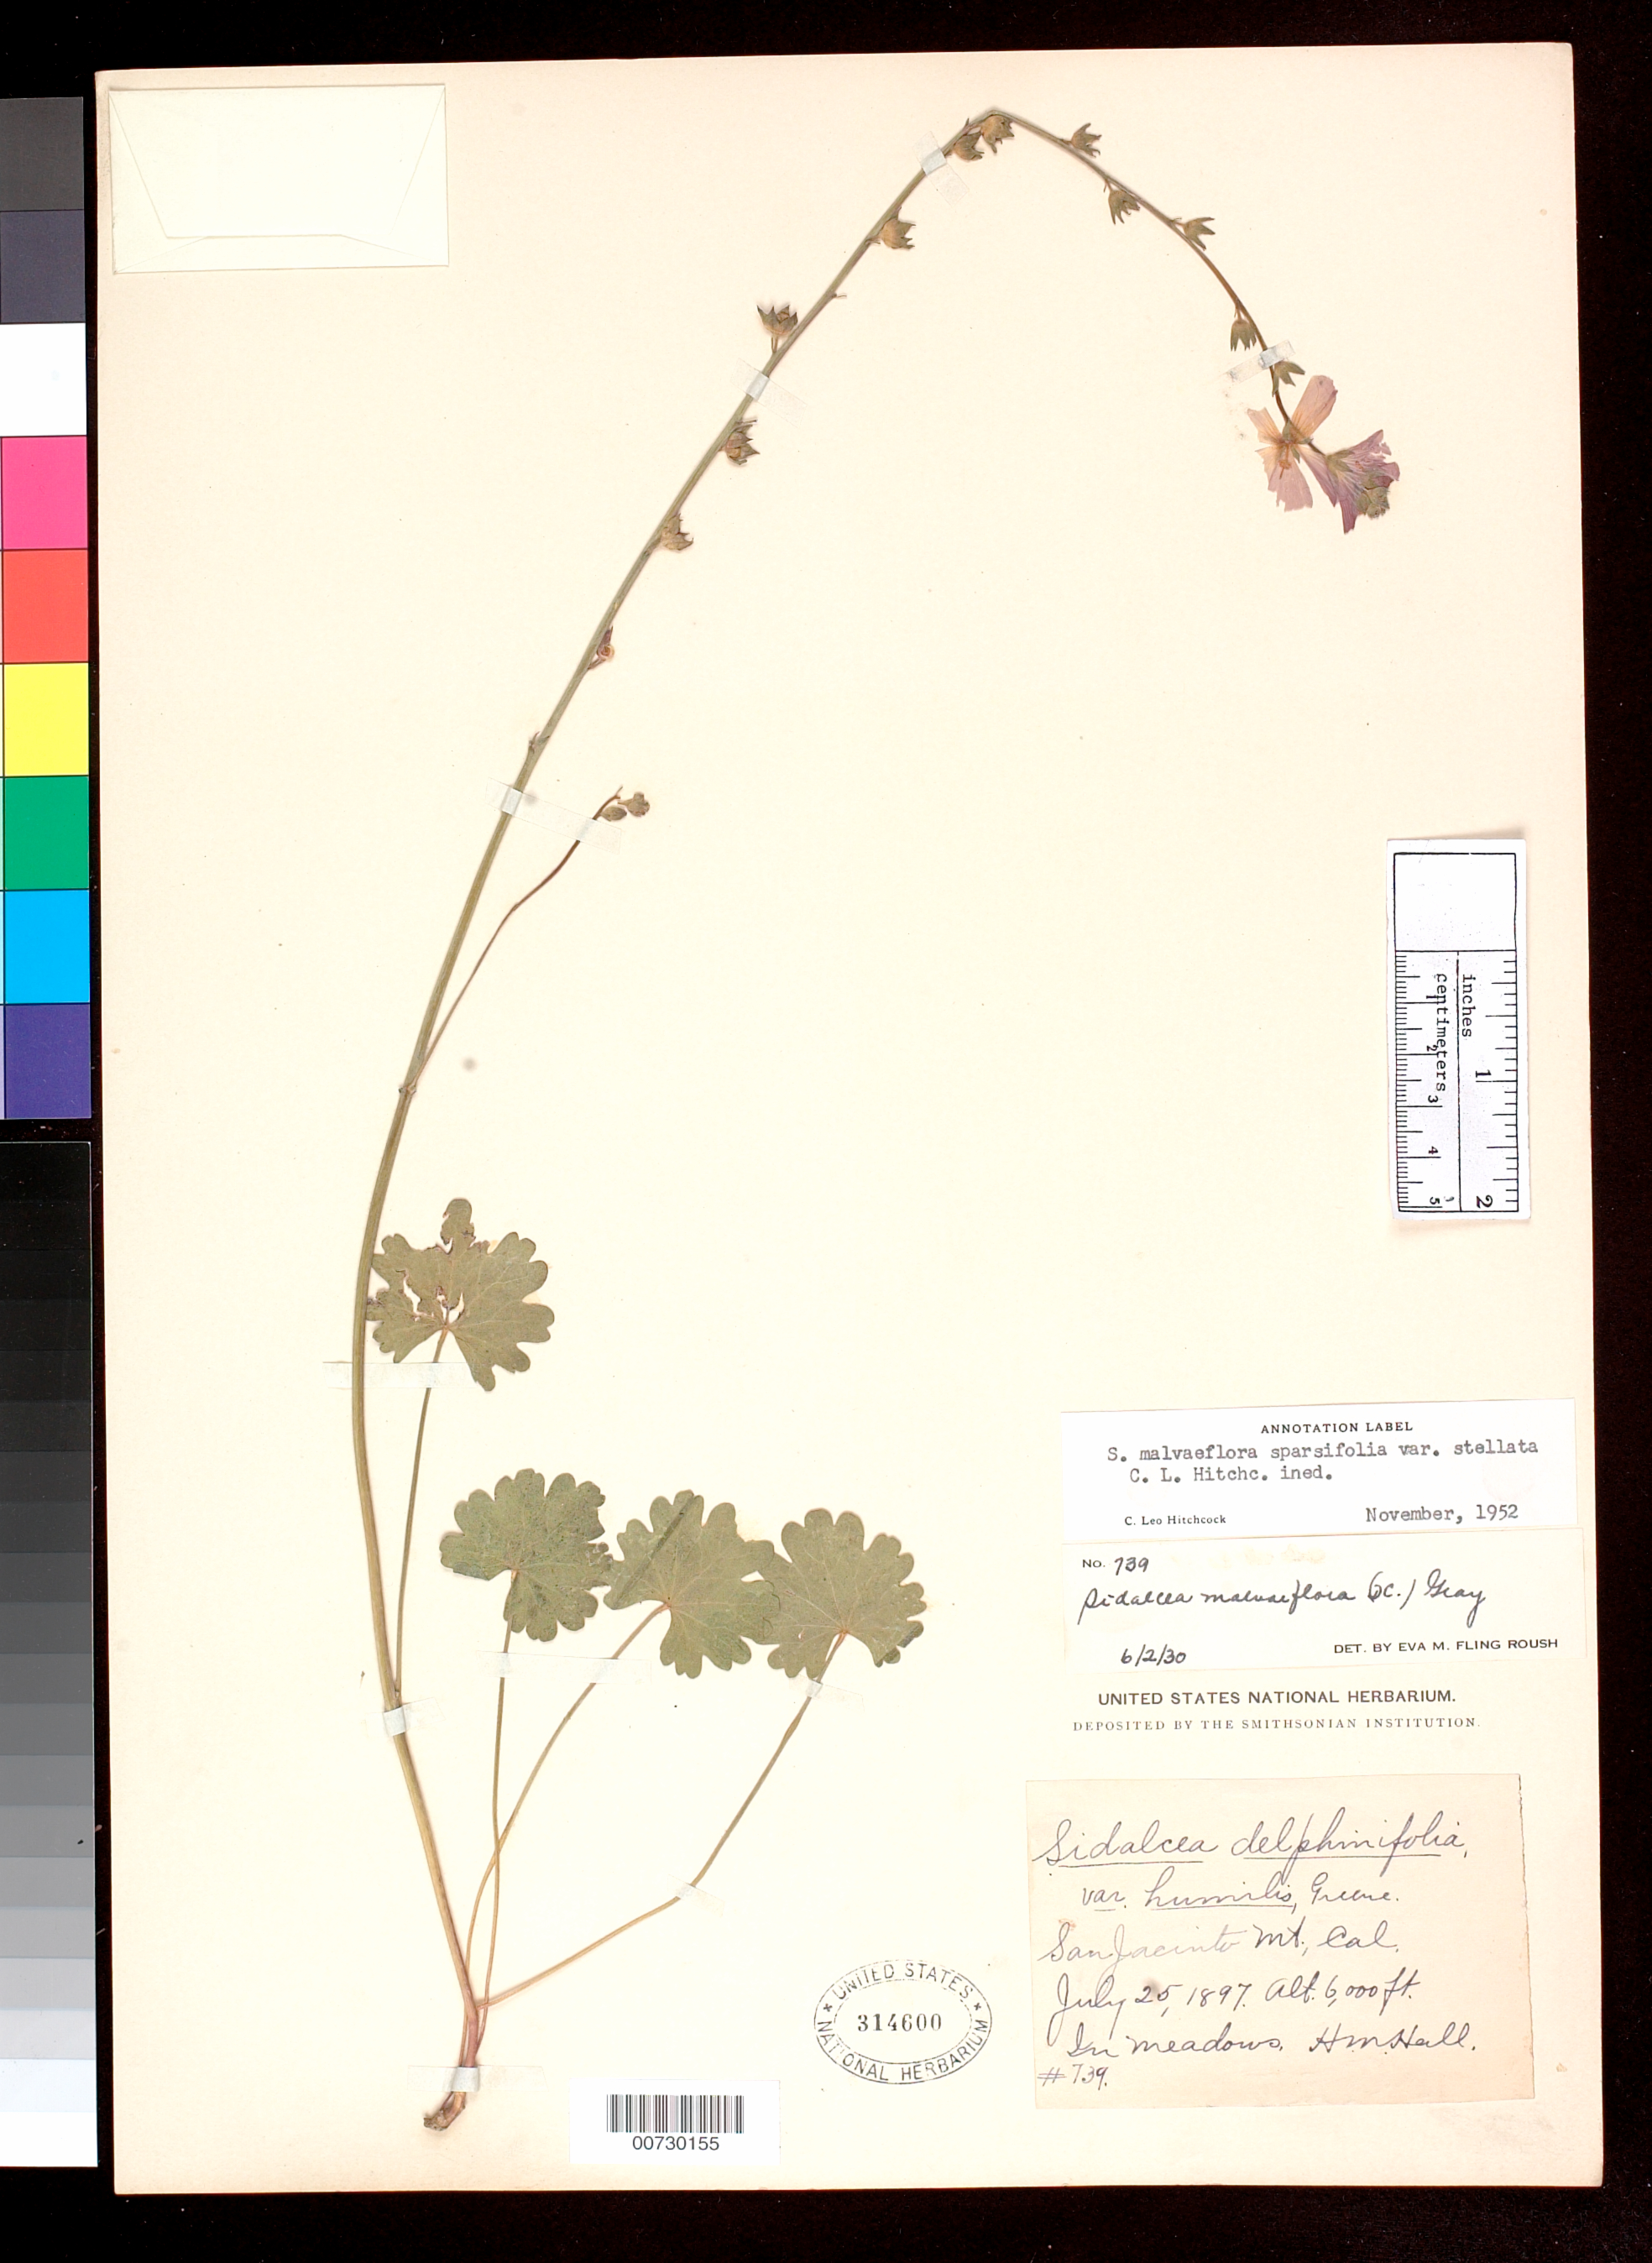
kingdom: Plantae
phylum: Tracheophyta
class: Magnoliopsida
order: Malvales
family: Malvaceae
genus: Sidalcea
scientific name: Sidalcea malviflora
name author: (DC.) A. Gray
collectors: H. M. Hall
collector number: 739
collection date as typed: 25 Jul 1897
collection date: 1897-07-25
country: United States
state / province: California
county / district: Riverside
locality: San Jacinto Mts.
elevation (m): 1829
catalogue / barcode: US 314600